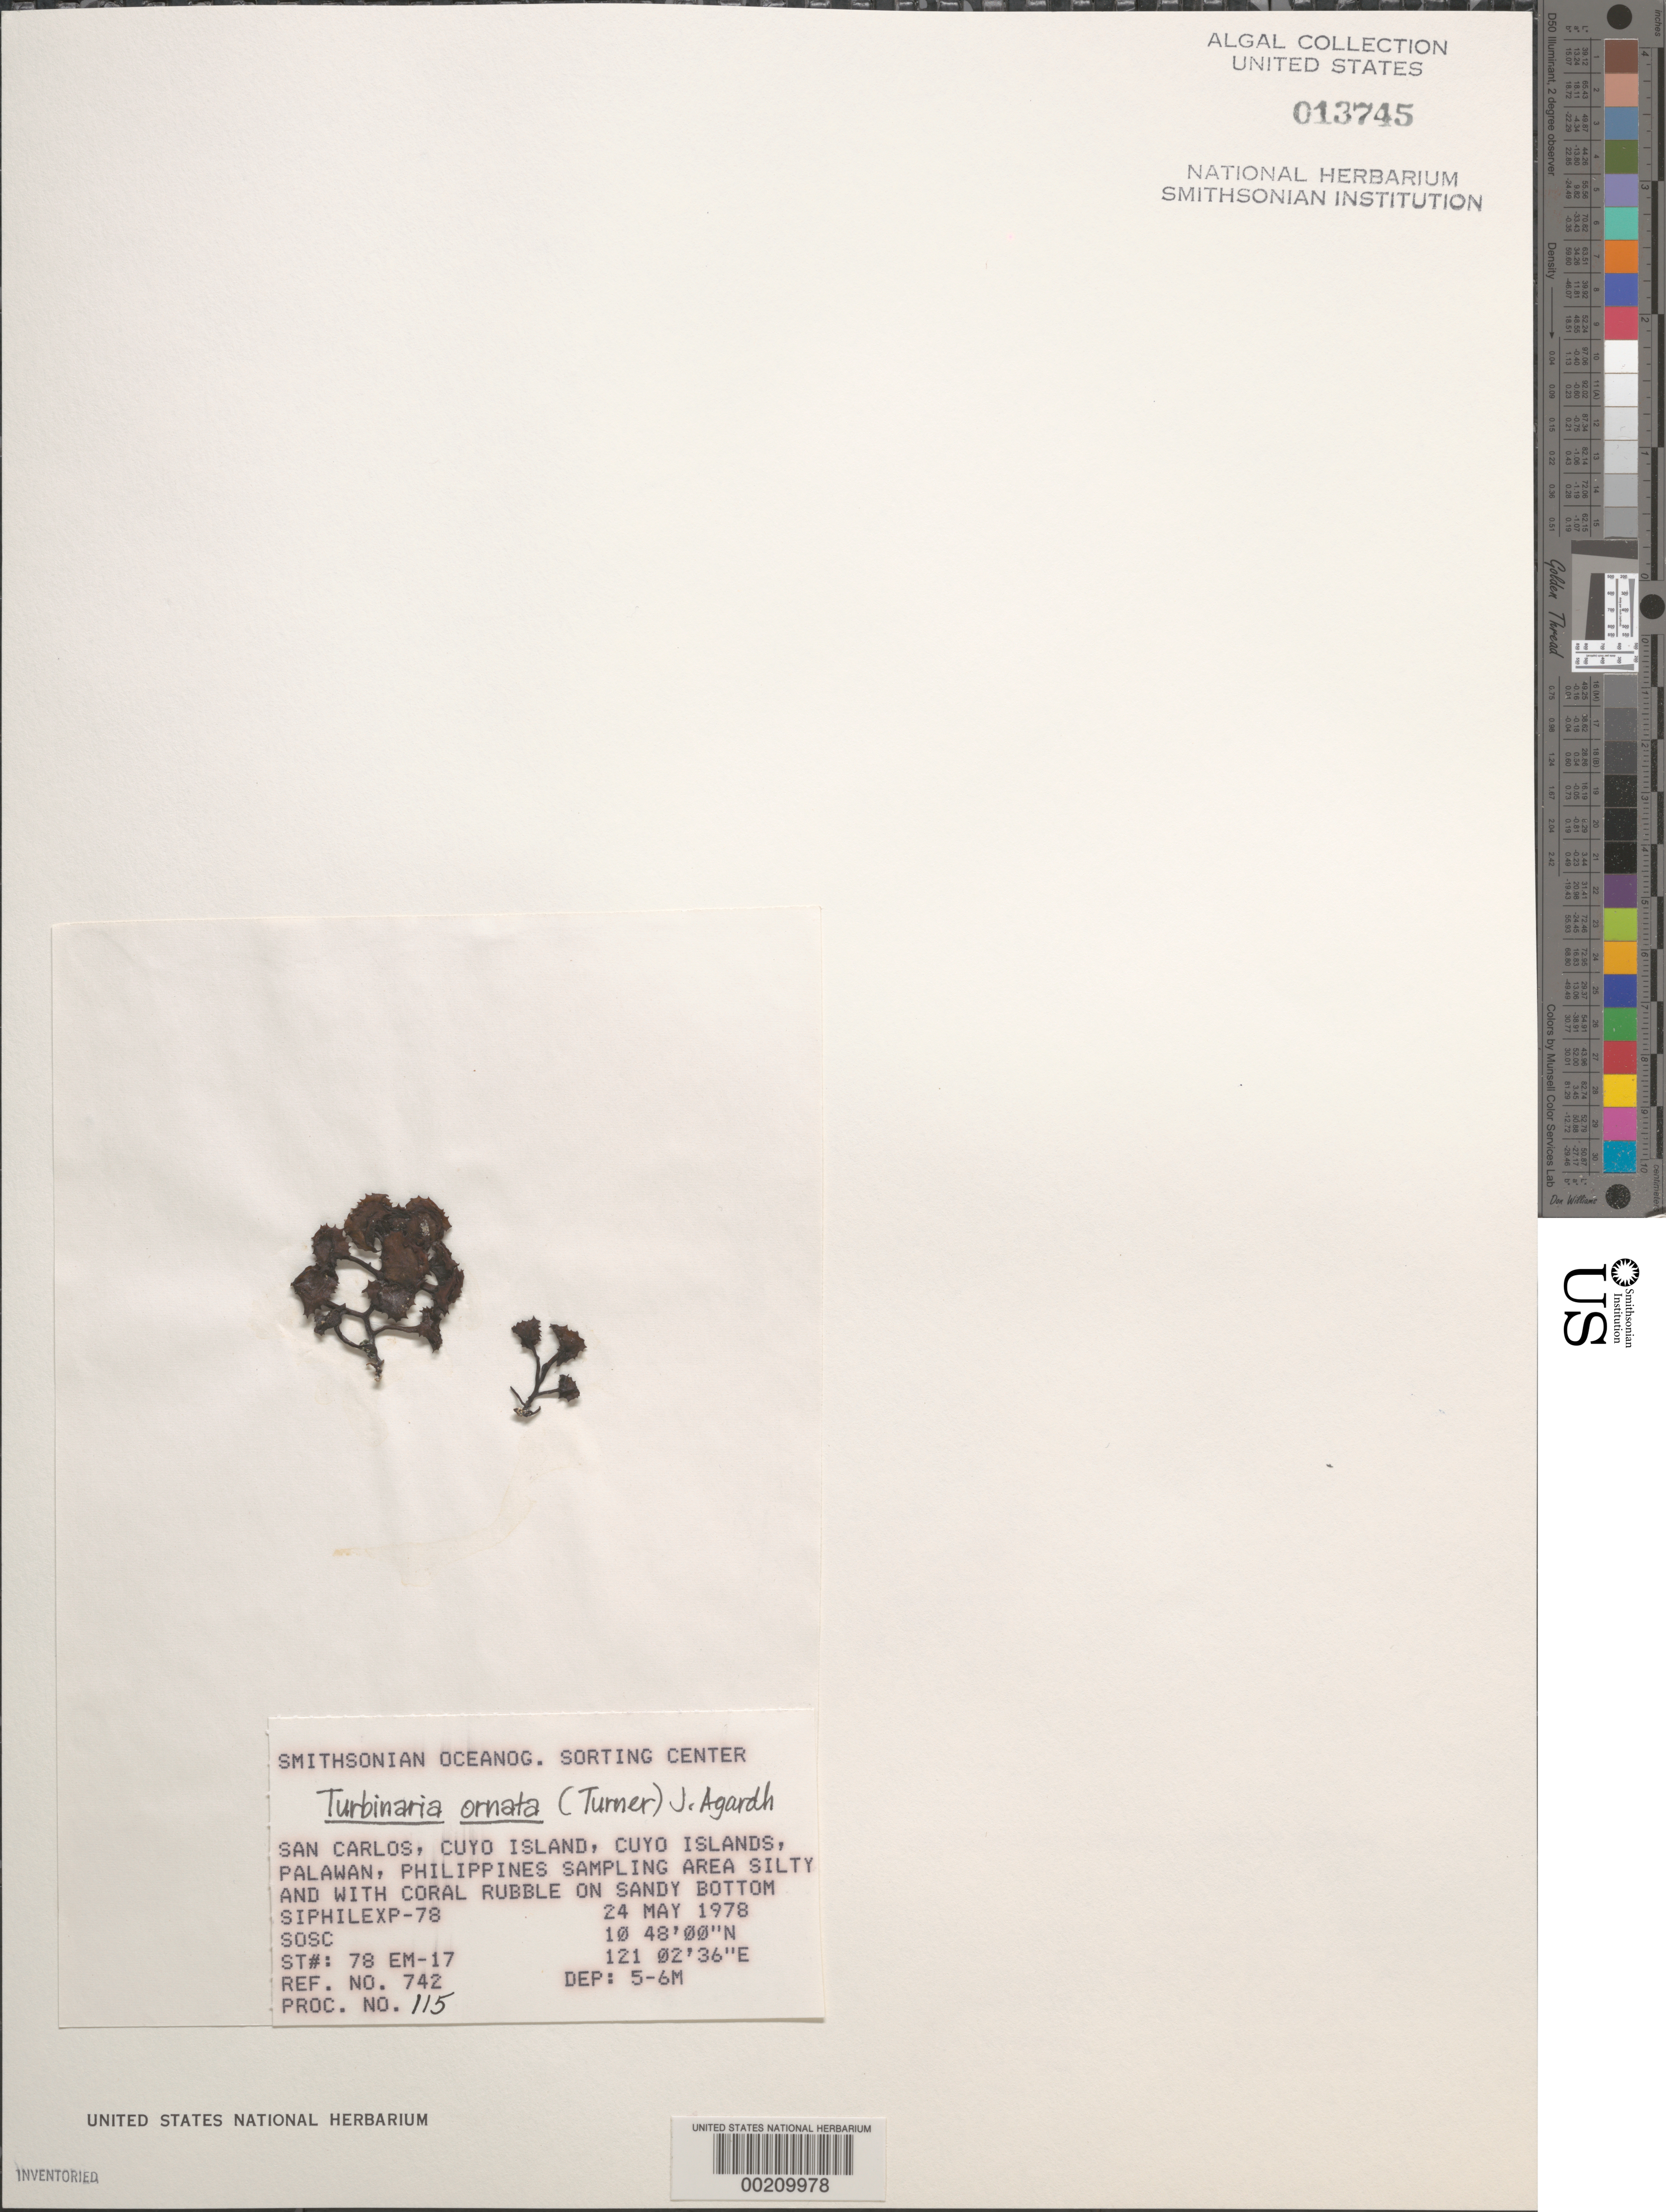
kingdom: Chromista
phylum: Ochrophyta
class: Phaeophyceae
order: Fucales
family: Sargassaceae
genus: Turbinaria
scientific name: Turbinaria ornata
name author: (Turner) J. Agardh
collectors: SOSC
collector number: Station 78 Em-17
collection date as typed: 24 May 1978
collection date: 1978-05-24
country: Philippines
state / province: Mimaropa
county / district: Palawan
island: Cuyo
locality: San Carlos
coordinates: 10 48' 00" N, 121 02' 36" E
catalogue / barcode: US 13745